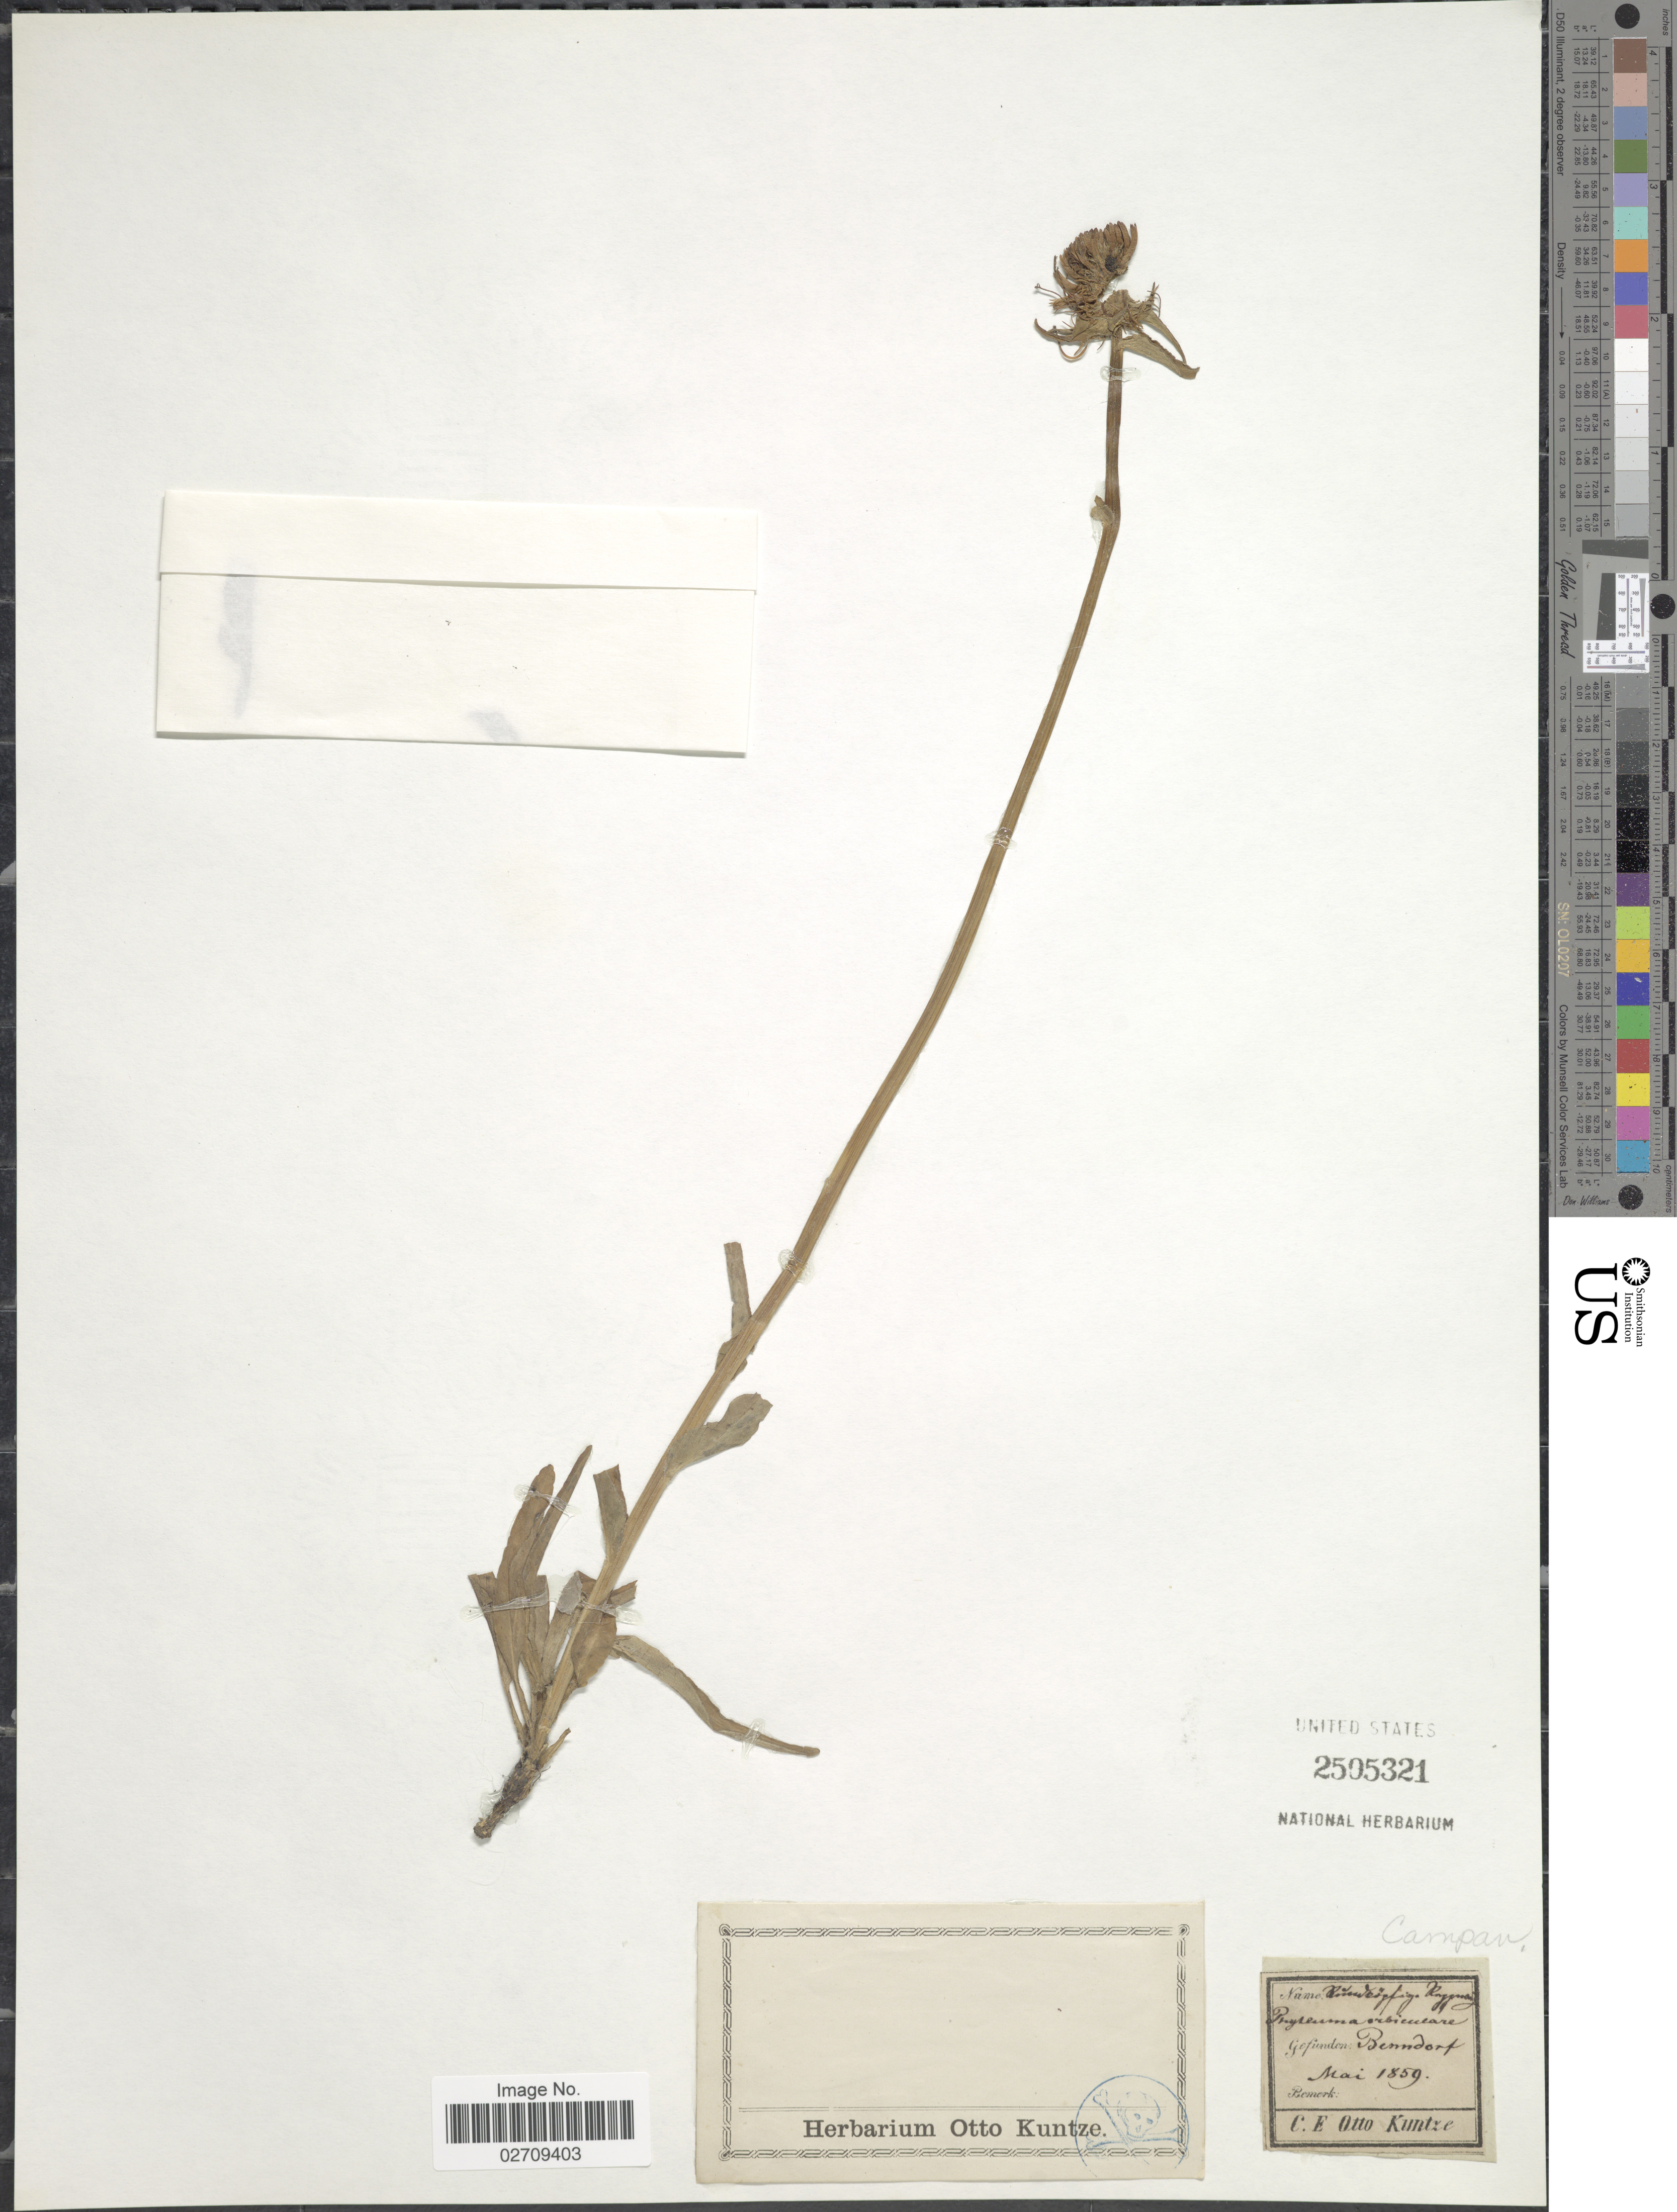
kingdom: Plantae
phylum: Tracheophyta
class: Magnoliopsida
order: Asterales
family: Campanulaceae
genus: Phyteuma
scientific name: Phyteuma orbiculare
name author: L.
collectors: ex herb. Otto Kuntze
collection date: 1859-05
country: Germany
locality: Benndorf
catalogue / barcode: US 2505321